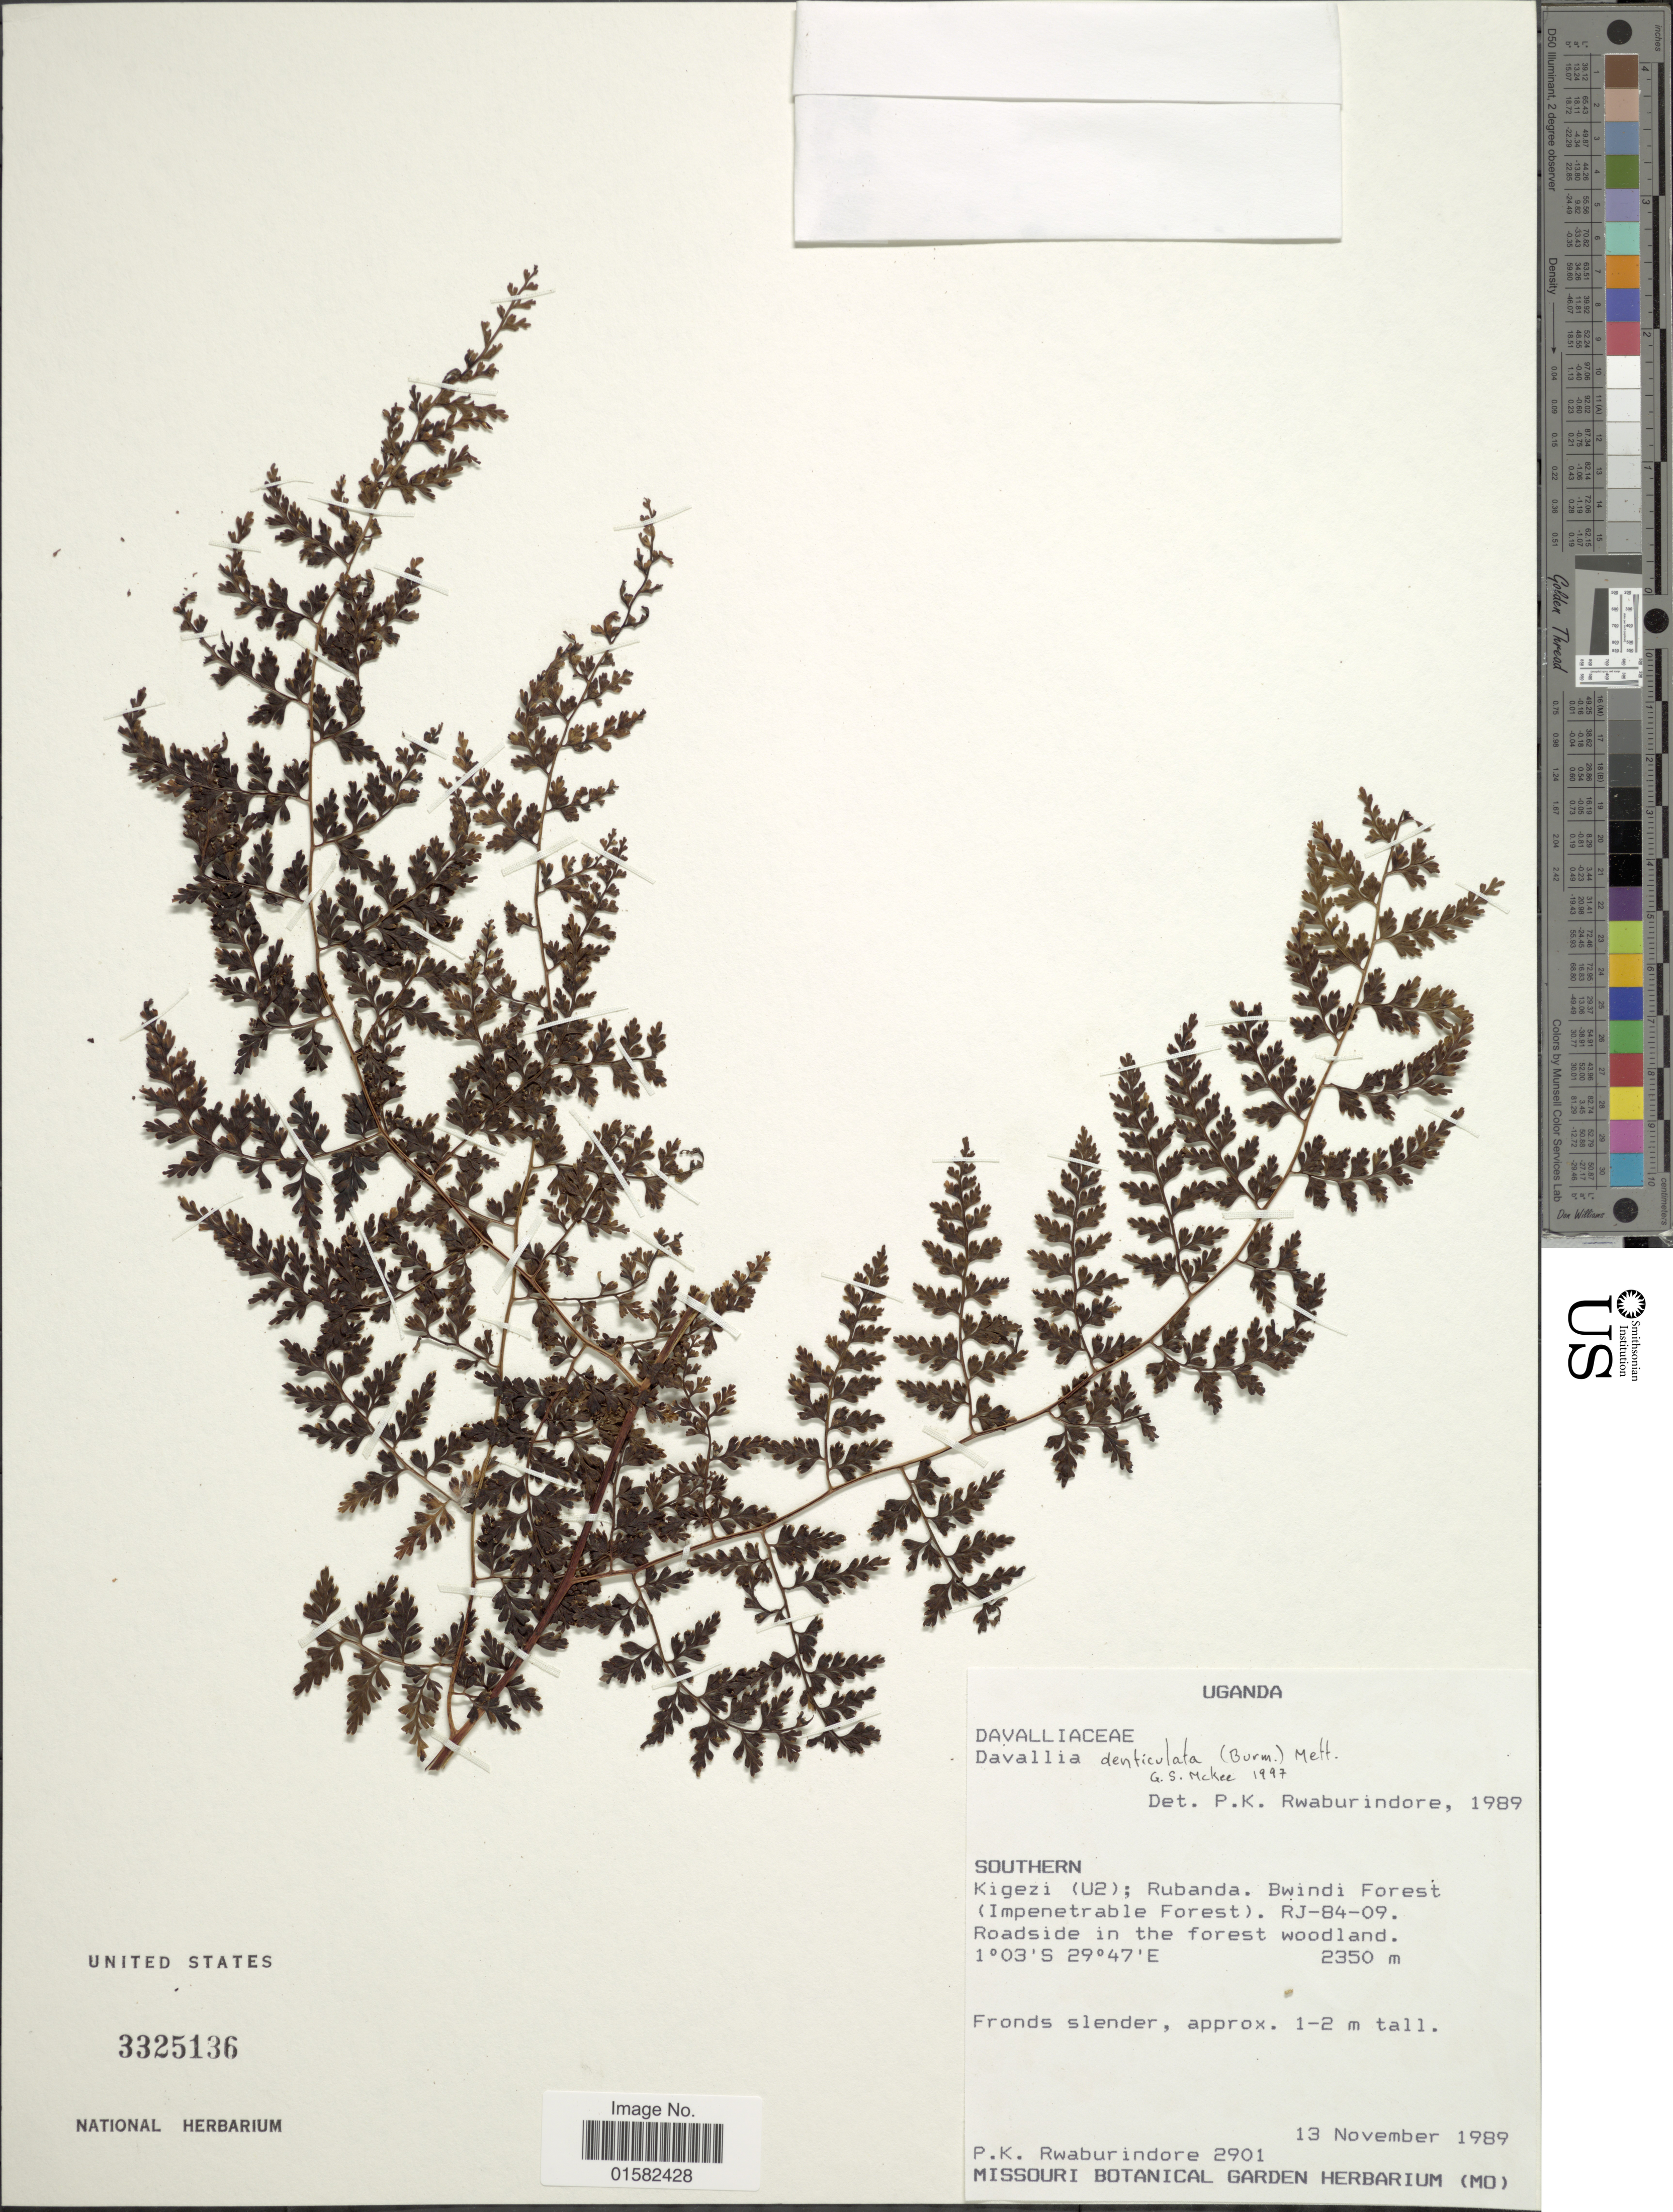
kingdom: Plantae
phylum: Tracheophyta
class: Polypodiopsida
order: Polypodiales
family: Davalliaceae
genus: Wibelia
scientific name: Wibelia denticulata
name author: (Burm. f.) M. Kato & Tsutsumi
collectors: P. Rwaburindore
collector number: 2901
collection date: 1989-11-13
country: Bahrain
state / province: Southern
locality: Kizgezi U2; Rubanda, Bwindi forest ( Impenetrable Forest). RJ-84-09. Roadside in the forest woodland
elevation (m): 2350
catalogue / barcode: US 3325136